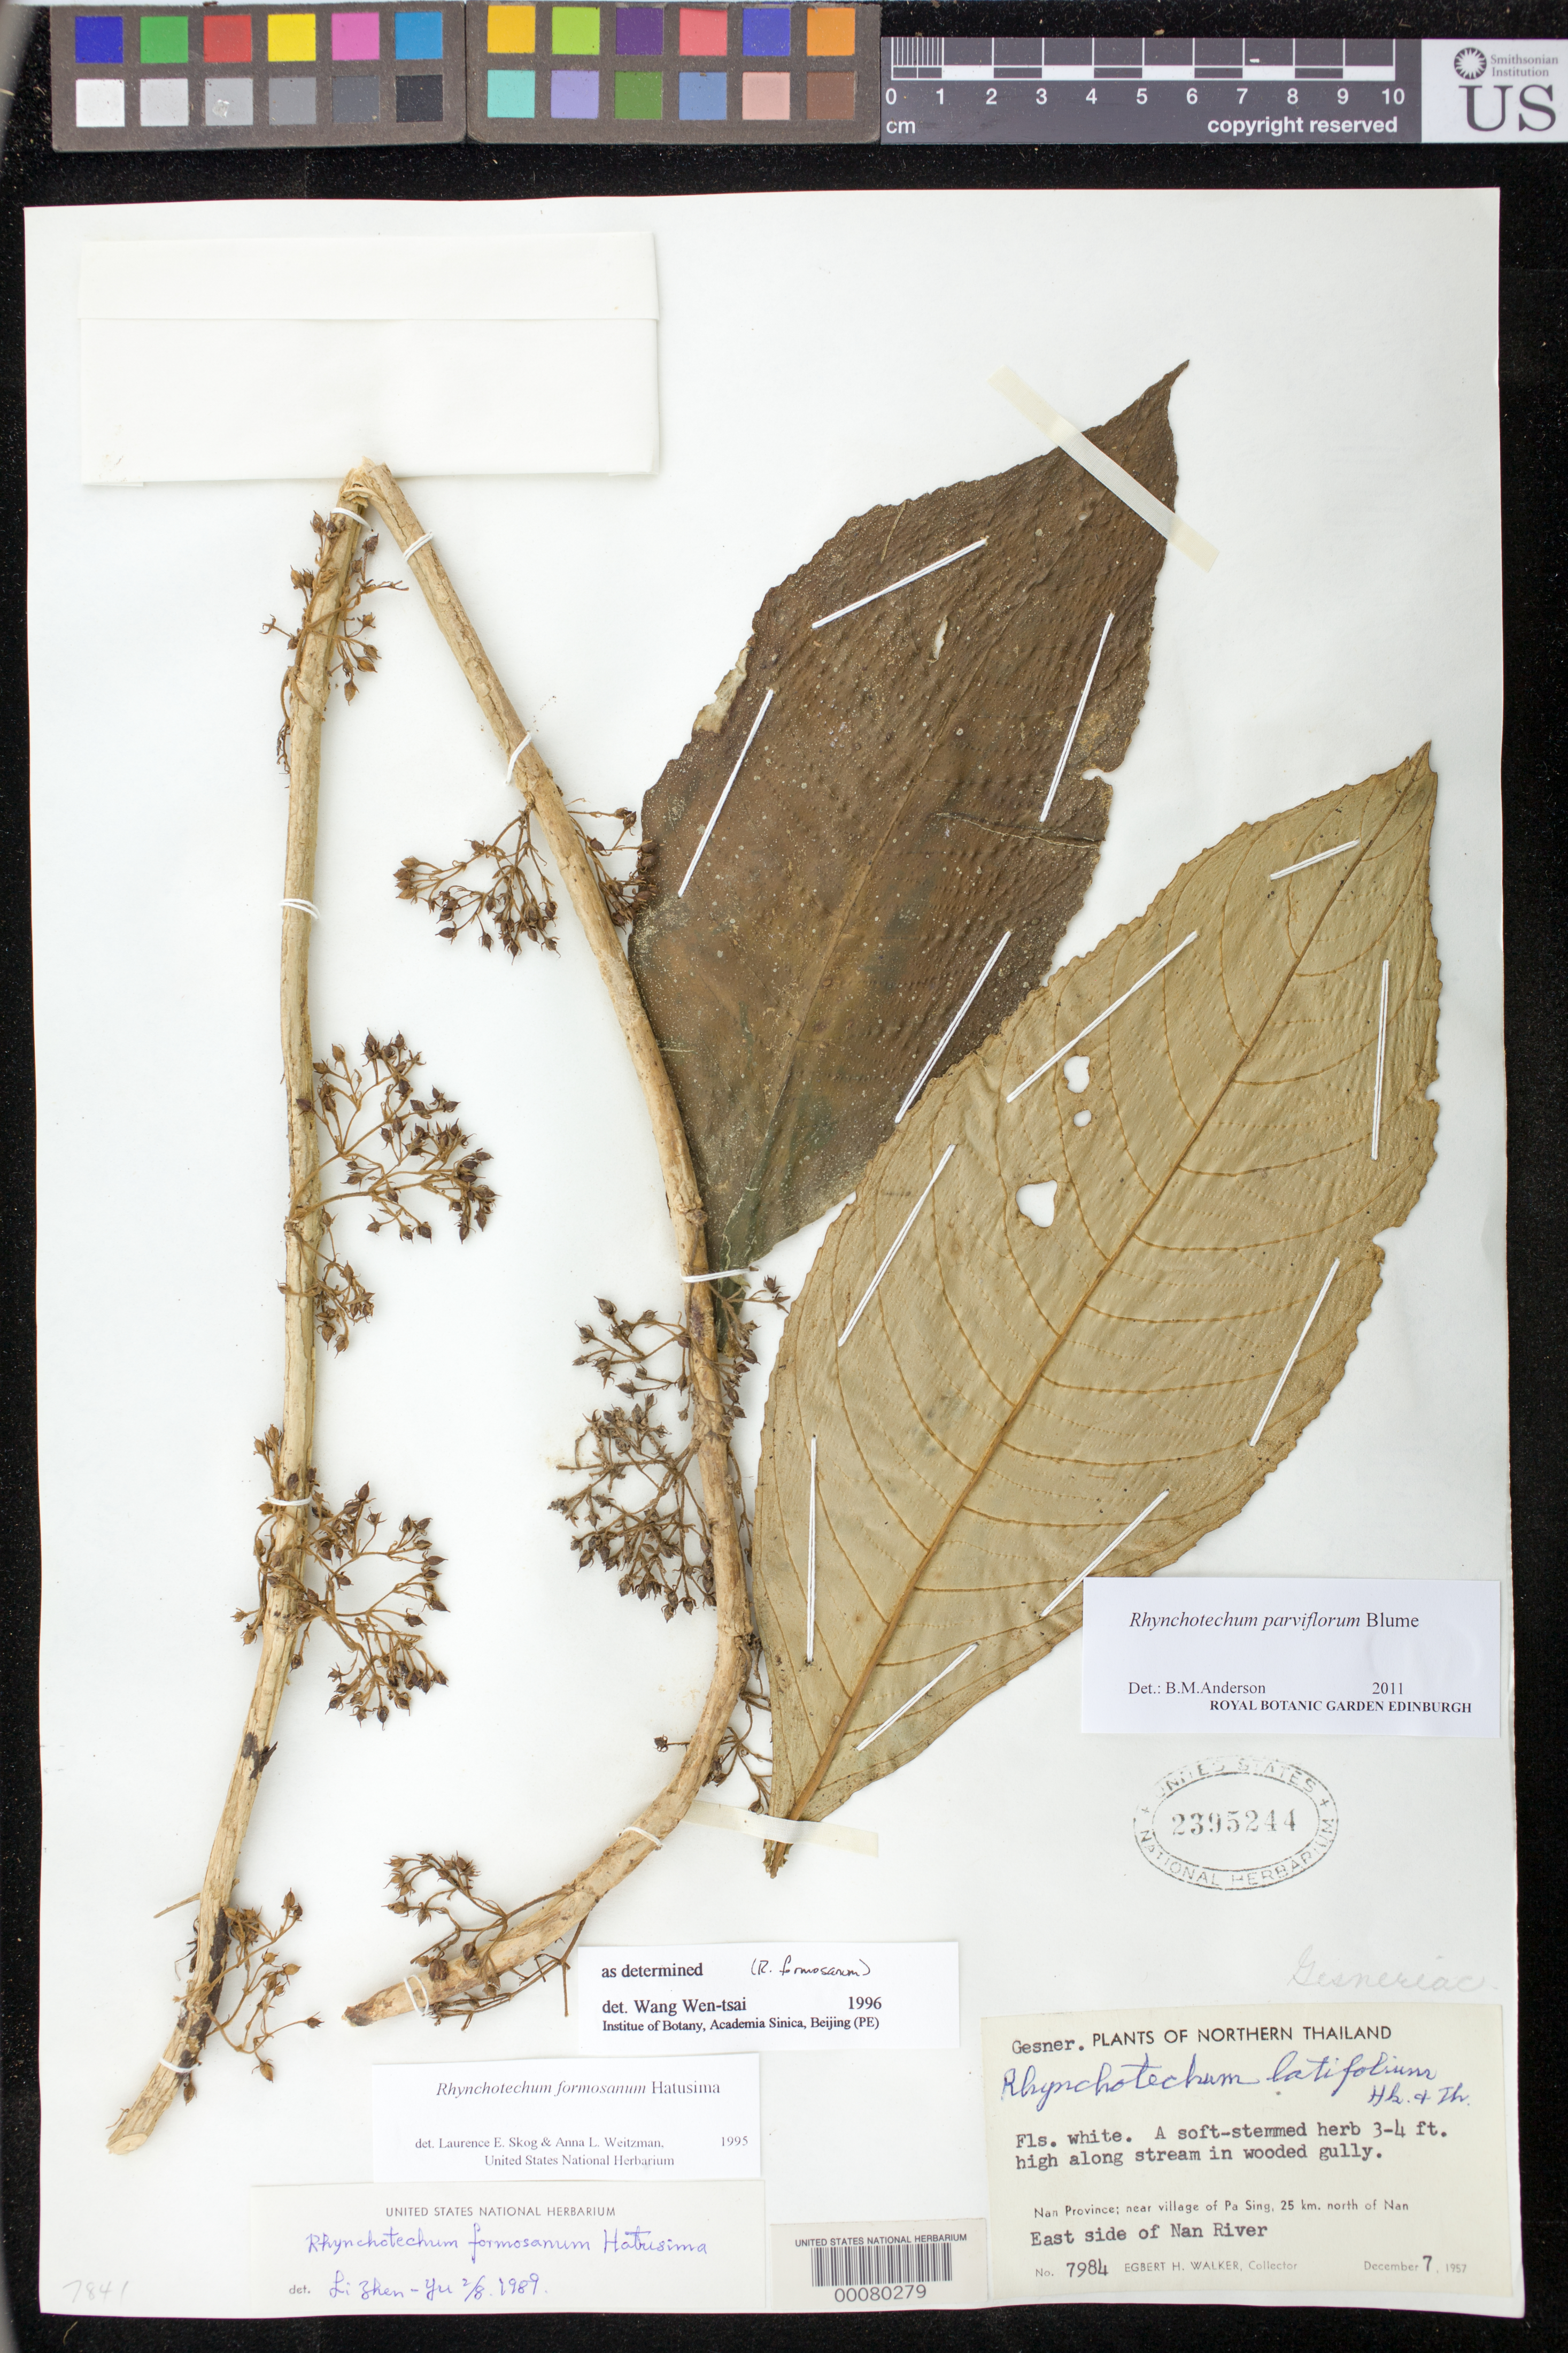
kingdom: Plantae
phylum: Tracheophyta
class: Magnoliopsida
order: Lamiales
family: Gesneriaceae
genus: Rhynchotechum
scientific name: Rhynchotechum parviflorum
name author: Blume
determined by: Zhen-yu, L.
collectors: E. H. Walker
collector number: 7984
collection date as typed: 07 Dec 1957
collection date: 1957-12-07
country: Thailand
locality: Nan province, near village of pa sing, 25 km n of nan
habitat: Along stream in wooded gully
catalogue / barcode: US 2395244